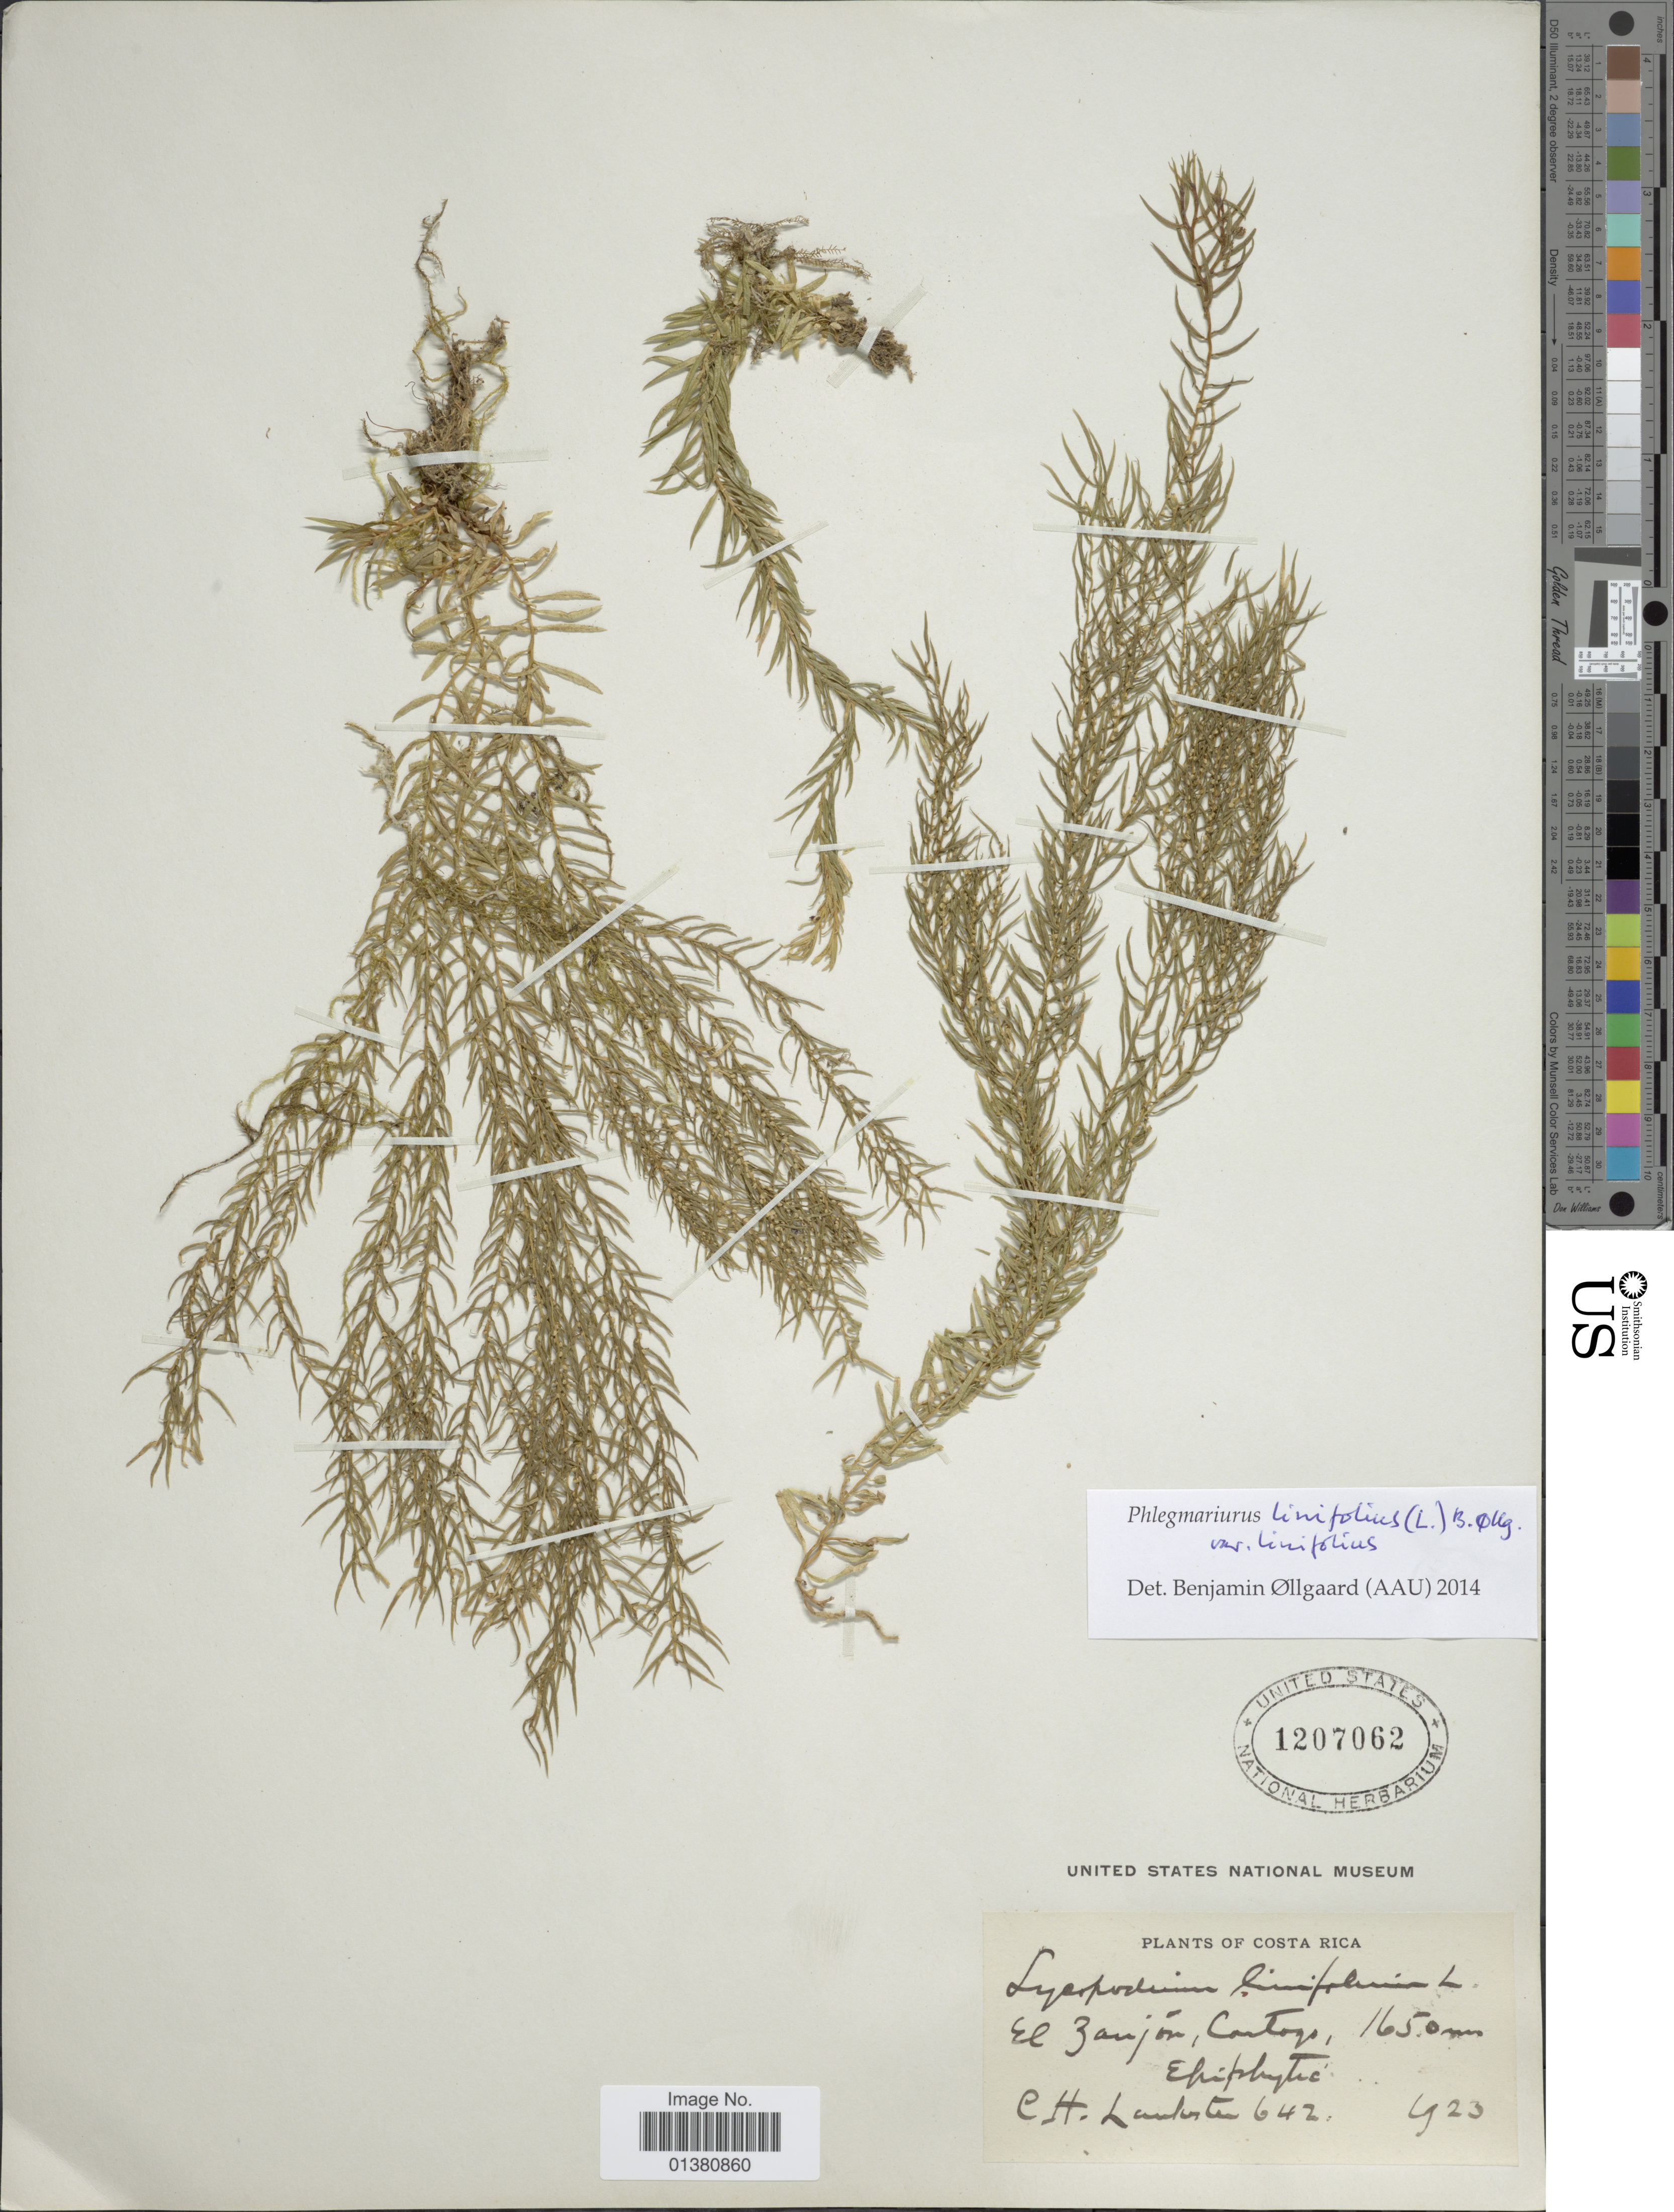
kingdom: Plantae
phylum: Tracheophyta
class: Lycopodiopsida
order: Lycopodiales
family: Lycopodiaceae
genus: Phlegmariurus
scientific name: Phlegmariurus linifolius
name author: (L.) B. Øllg.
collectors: C. H. Lankester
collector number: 642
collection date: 1923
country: Costa Rica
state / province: Cartago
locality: El Zanjón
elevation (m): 1650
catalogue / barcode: US 1207062